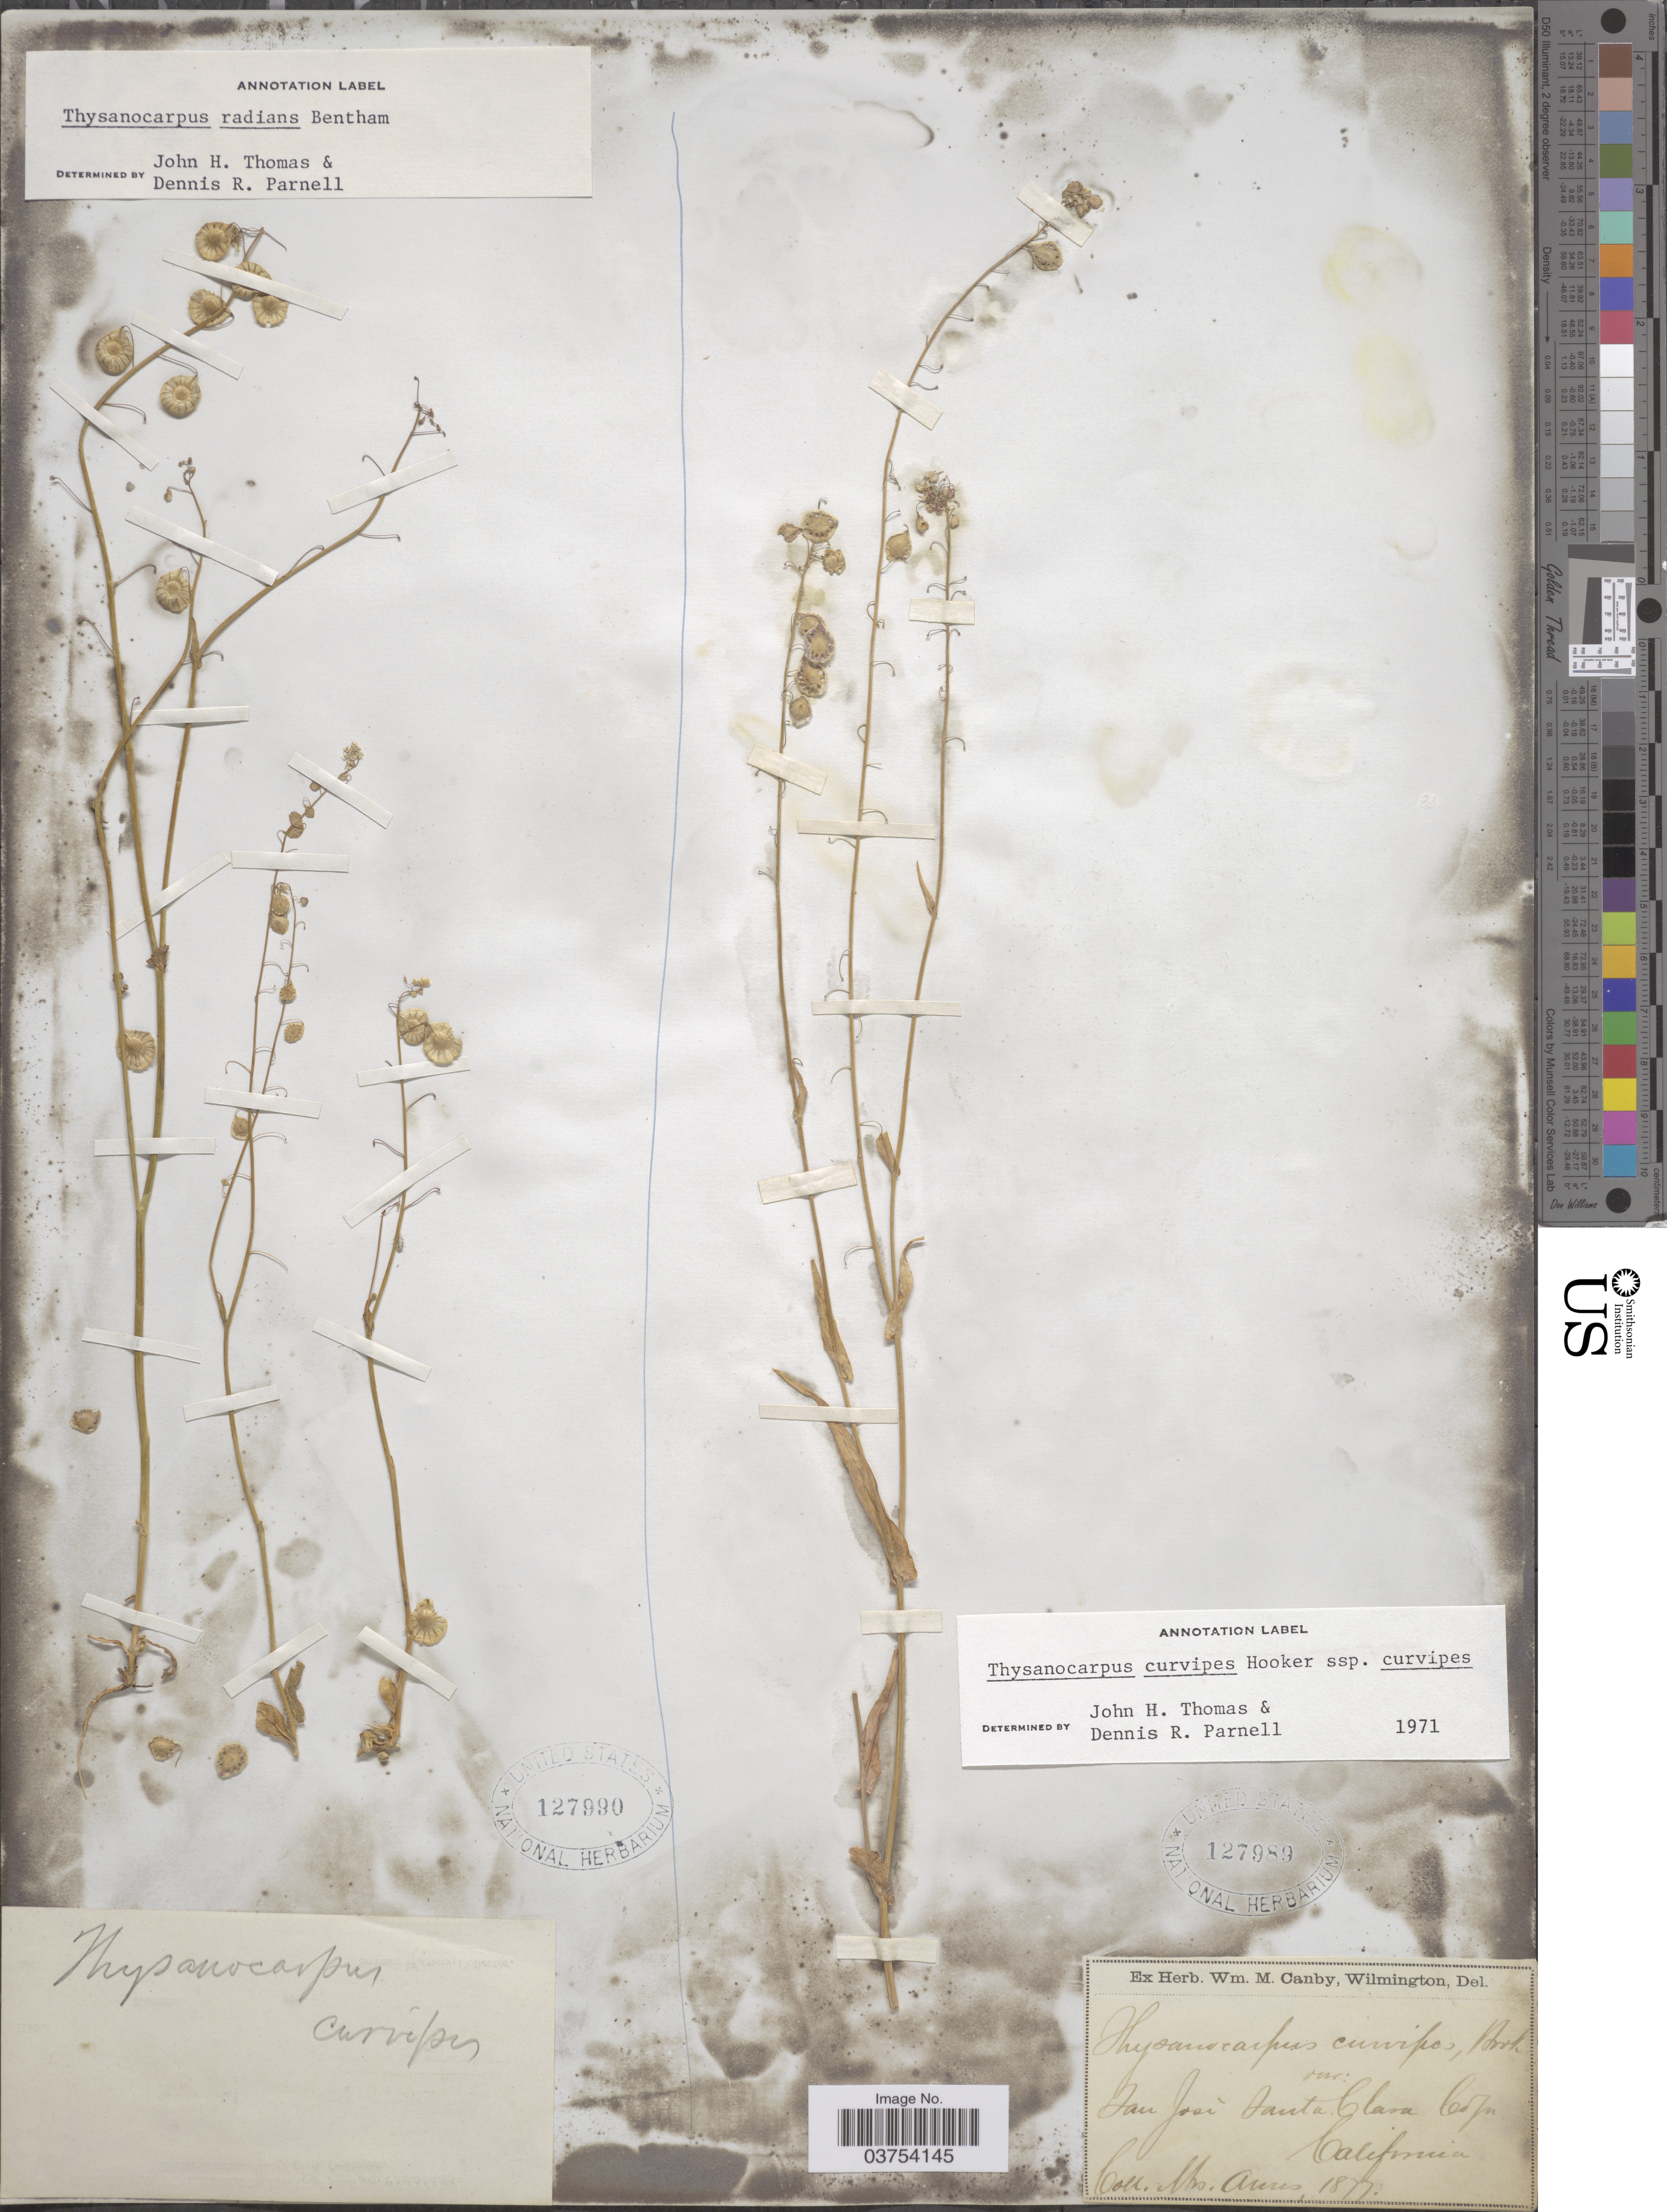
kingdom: Plantae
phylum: Tracheophyta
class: Magnoliopsida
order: Brassicales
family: Brassicaceae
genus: Thysanocarpus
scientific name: Thysanocarpus curvipes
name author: Hook.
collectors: -- Ames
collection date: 1877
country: United States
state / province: California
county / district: Santa Clara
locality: San José Santa Clara Co.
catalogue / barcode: US 127989-2